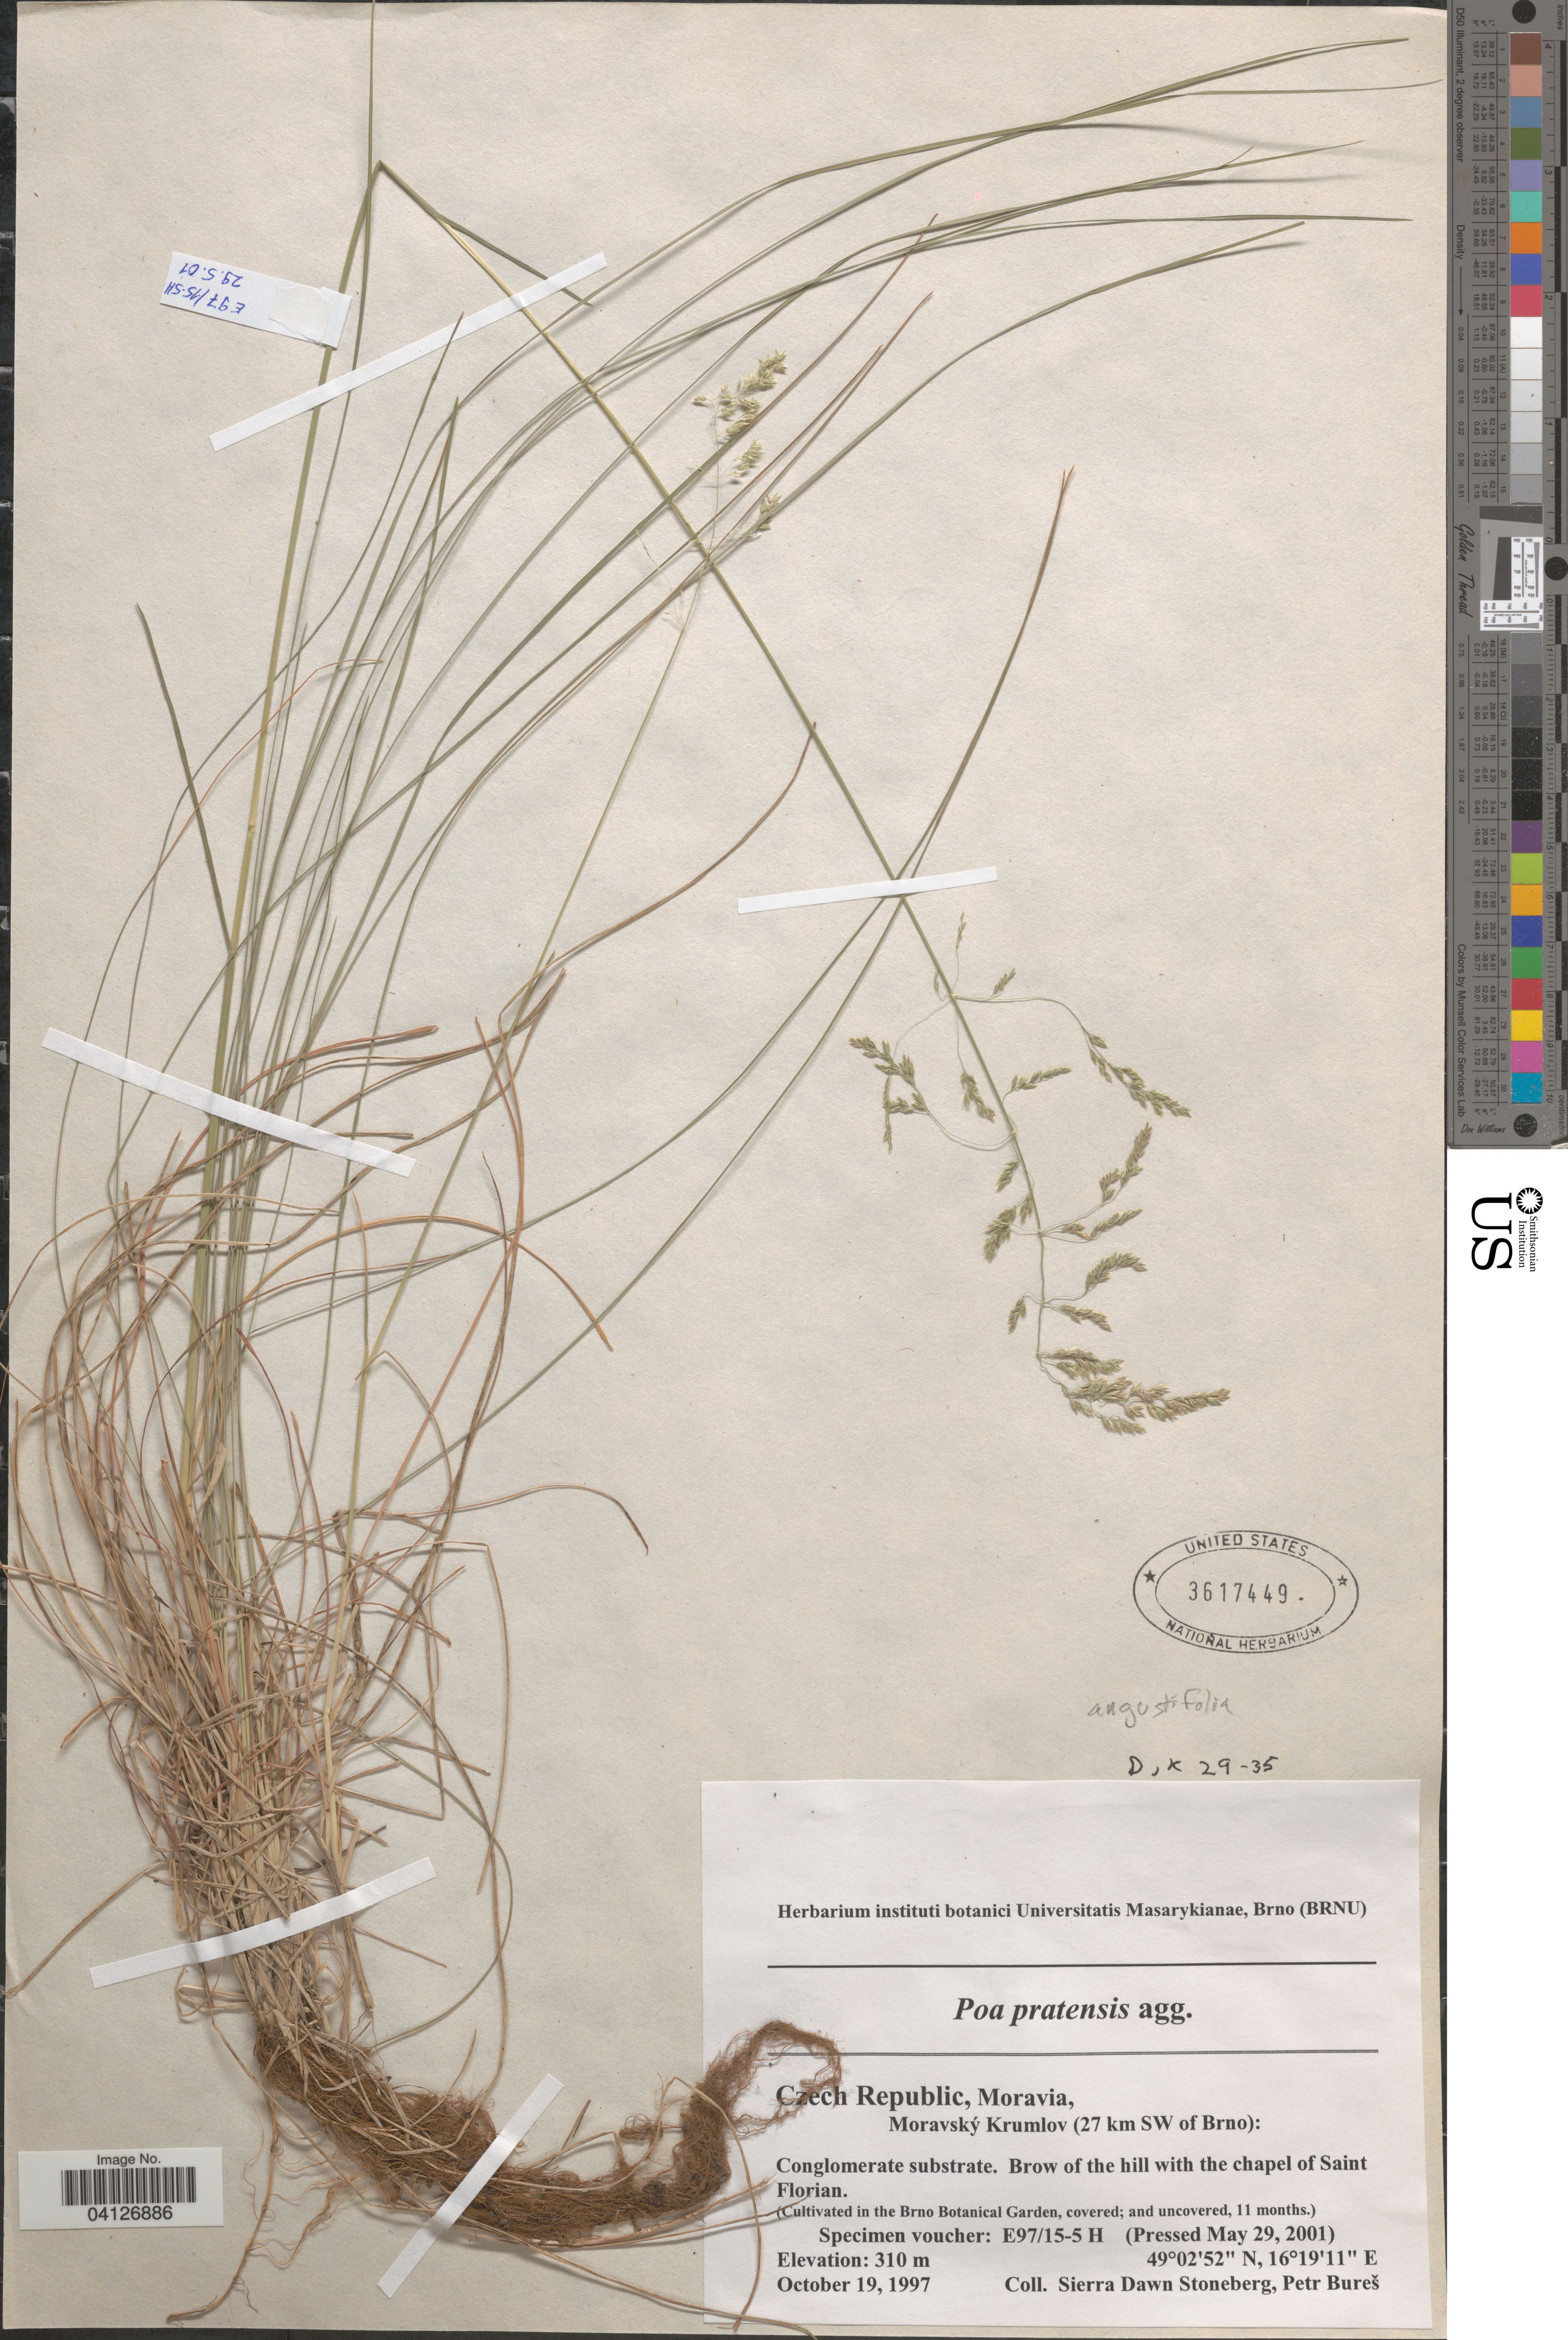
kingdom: Plantae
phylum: Tracheophyta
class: Liliopsida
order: Poales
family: Poaceae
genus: Poa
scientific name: Poa pratensis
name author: L.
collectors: Ex herb. instituti botanici Universitatis Masarykianae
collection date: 2001-05-29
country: Czechia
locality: In the Brno Botanical Garden, covered; and uncovered, 11 months.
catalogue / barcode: US 3617449